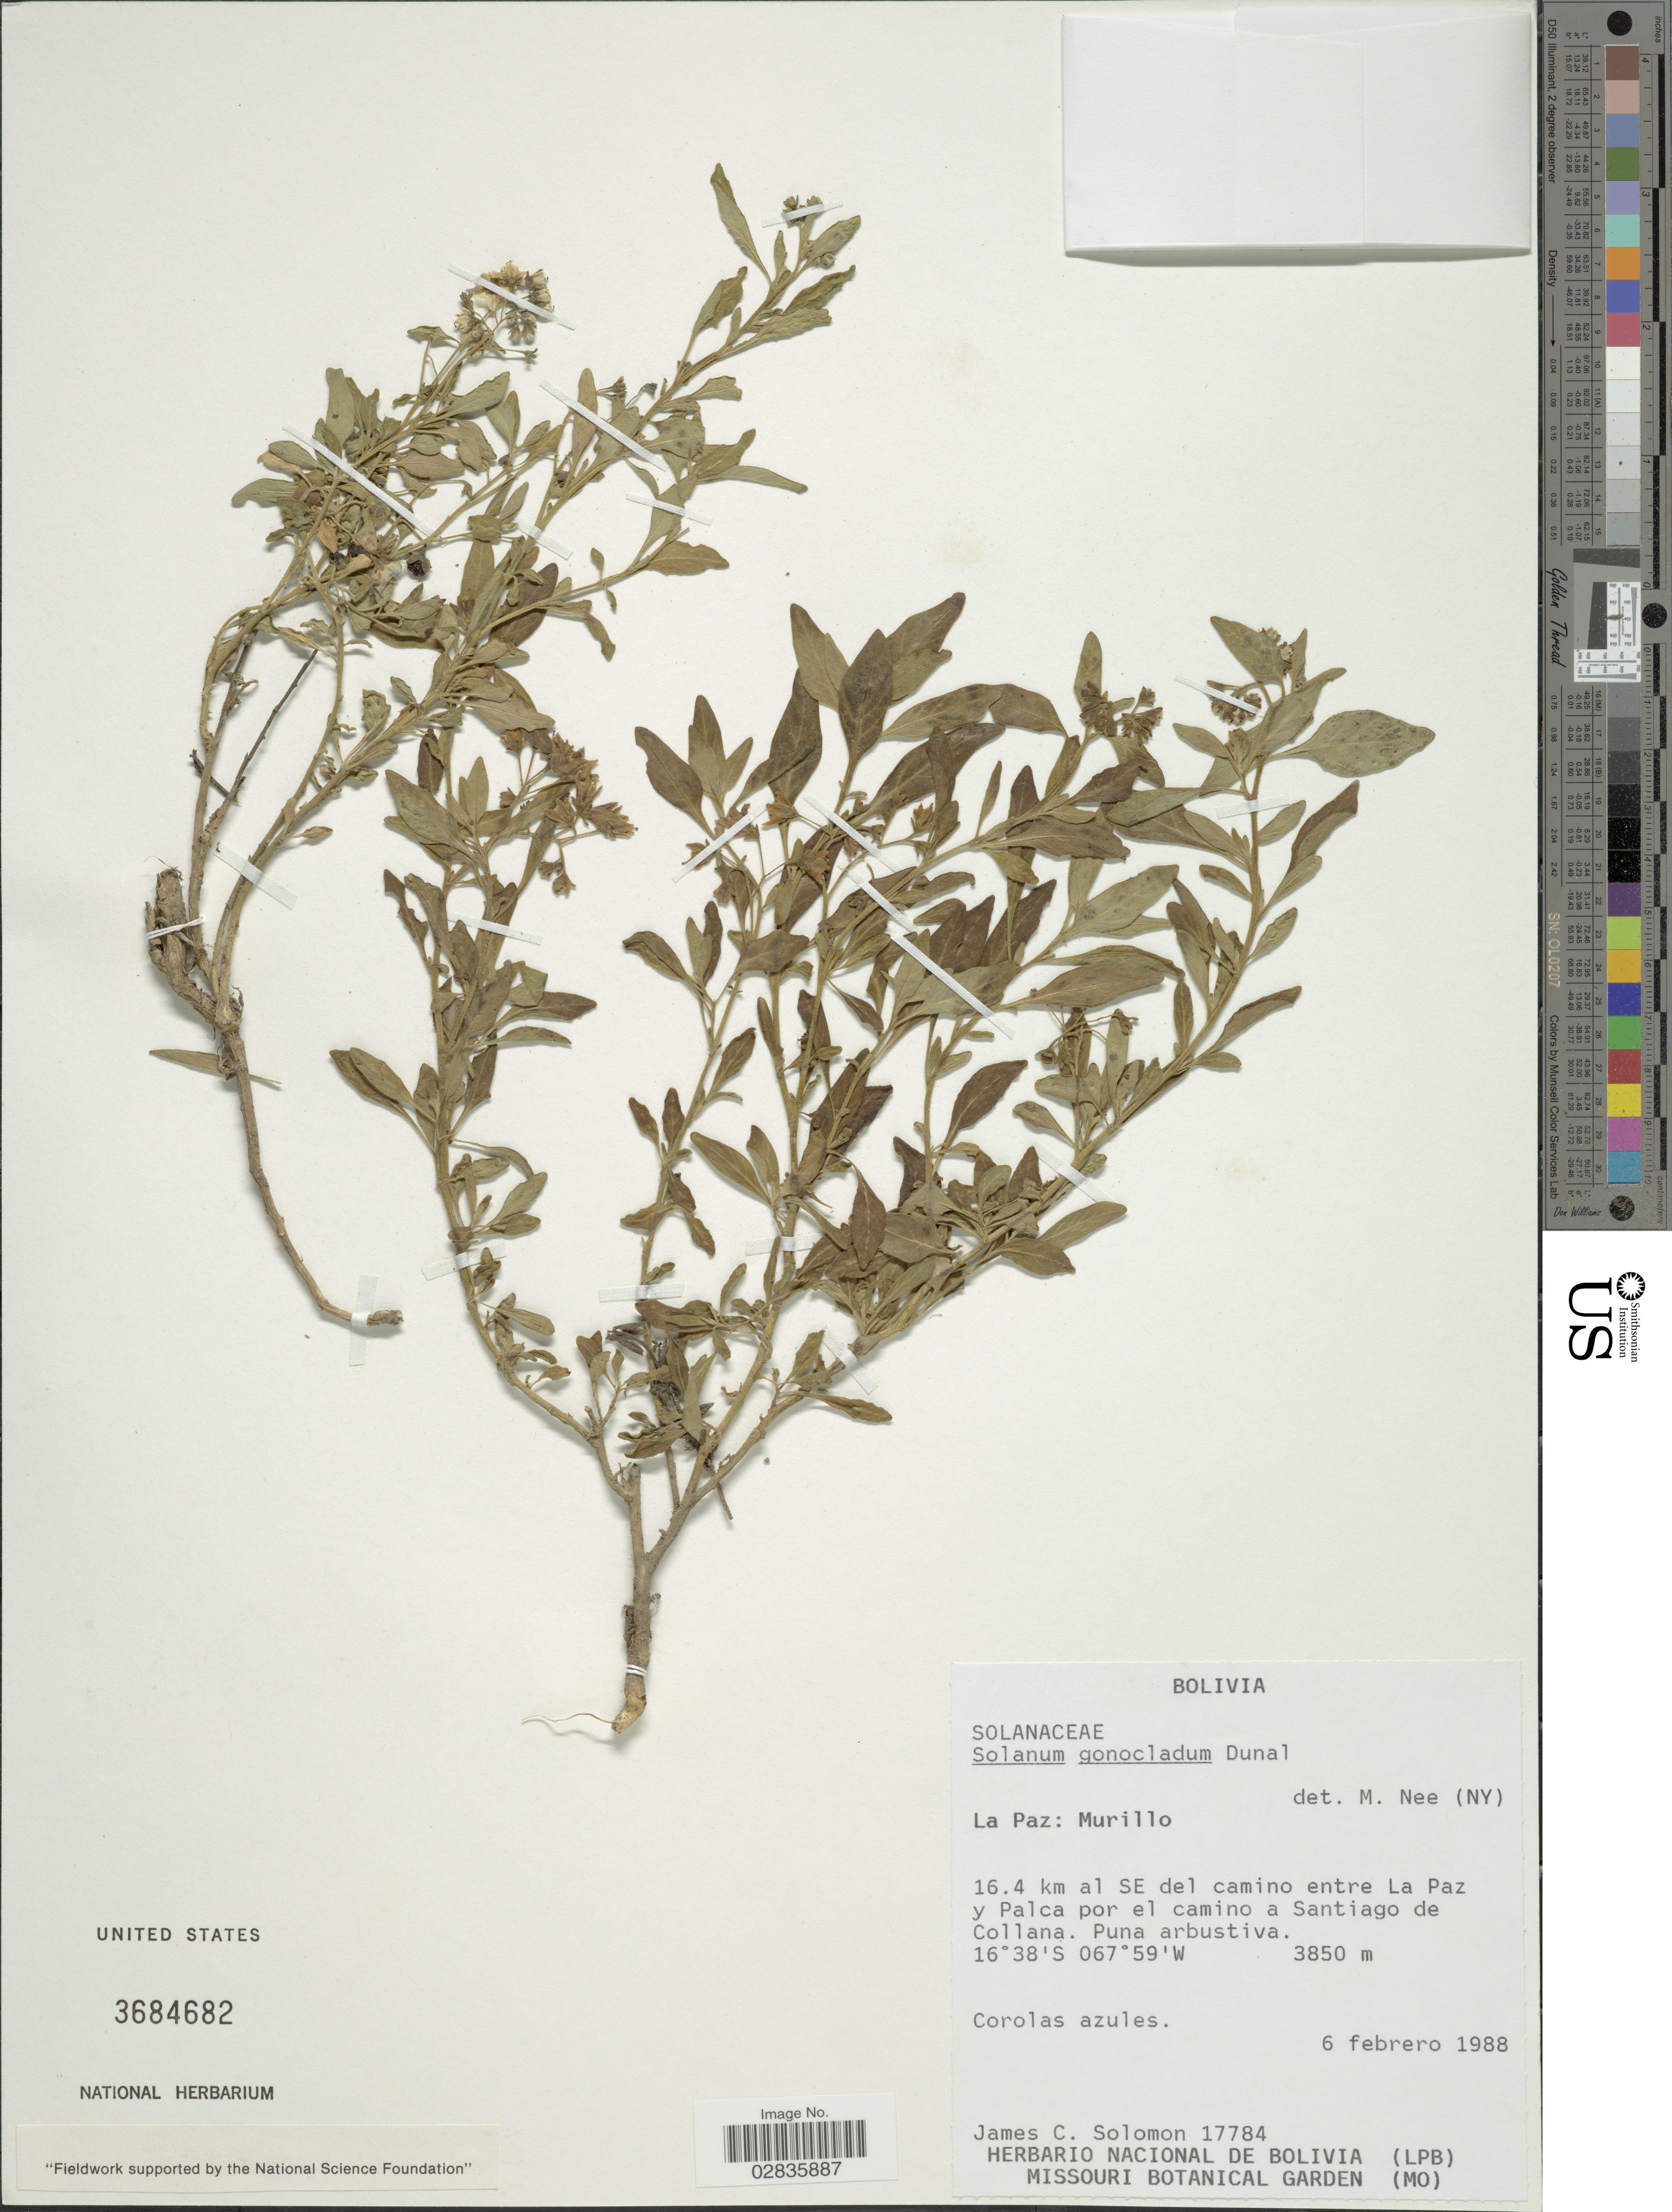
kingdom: Plantae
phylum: Tracheophyta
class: Magnoliopsida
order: Solanales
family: Solanaceae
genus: Solanum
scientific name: Solanum gonocladum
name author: Dunal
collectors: J. C. Solomon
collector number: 17784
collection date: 1988-02-06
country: Bolivia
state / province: La Paz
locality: Murillo. 16.4 km al SE del camino entre La Paz y Palca por el camino a Santiago de Collana.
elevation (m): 3850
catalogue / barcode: US 3684682